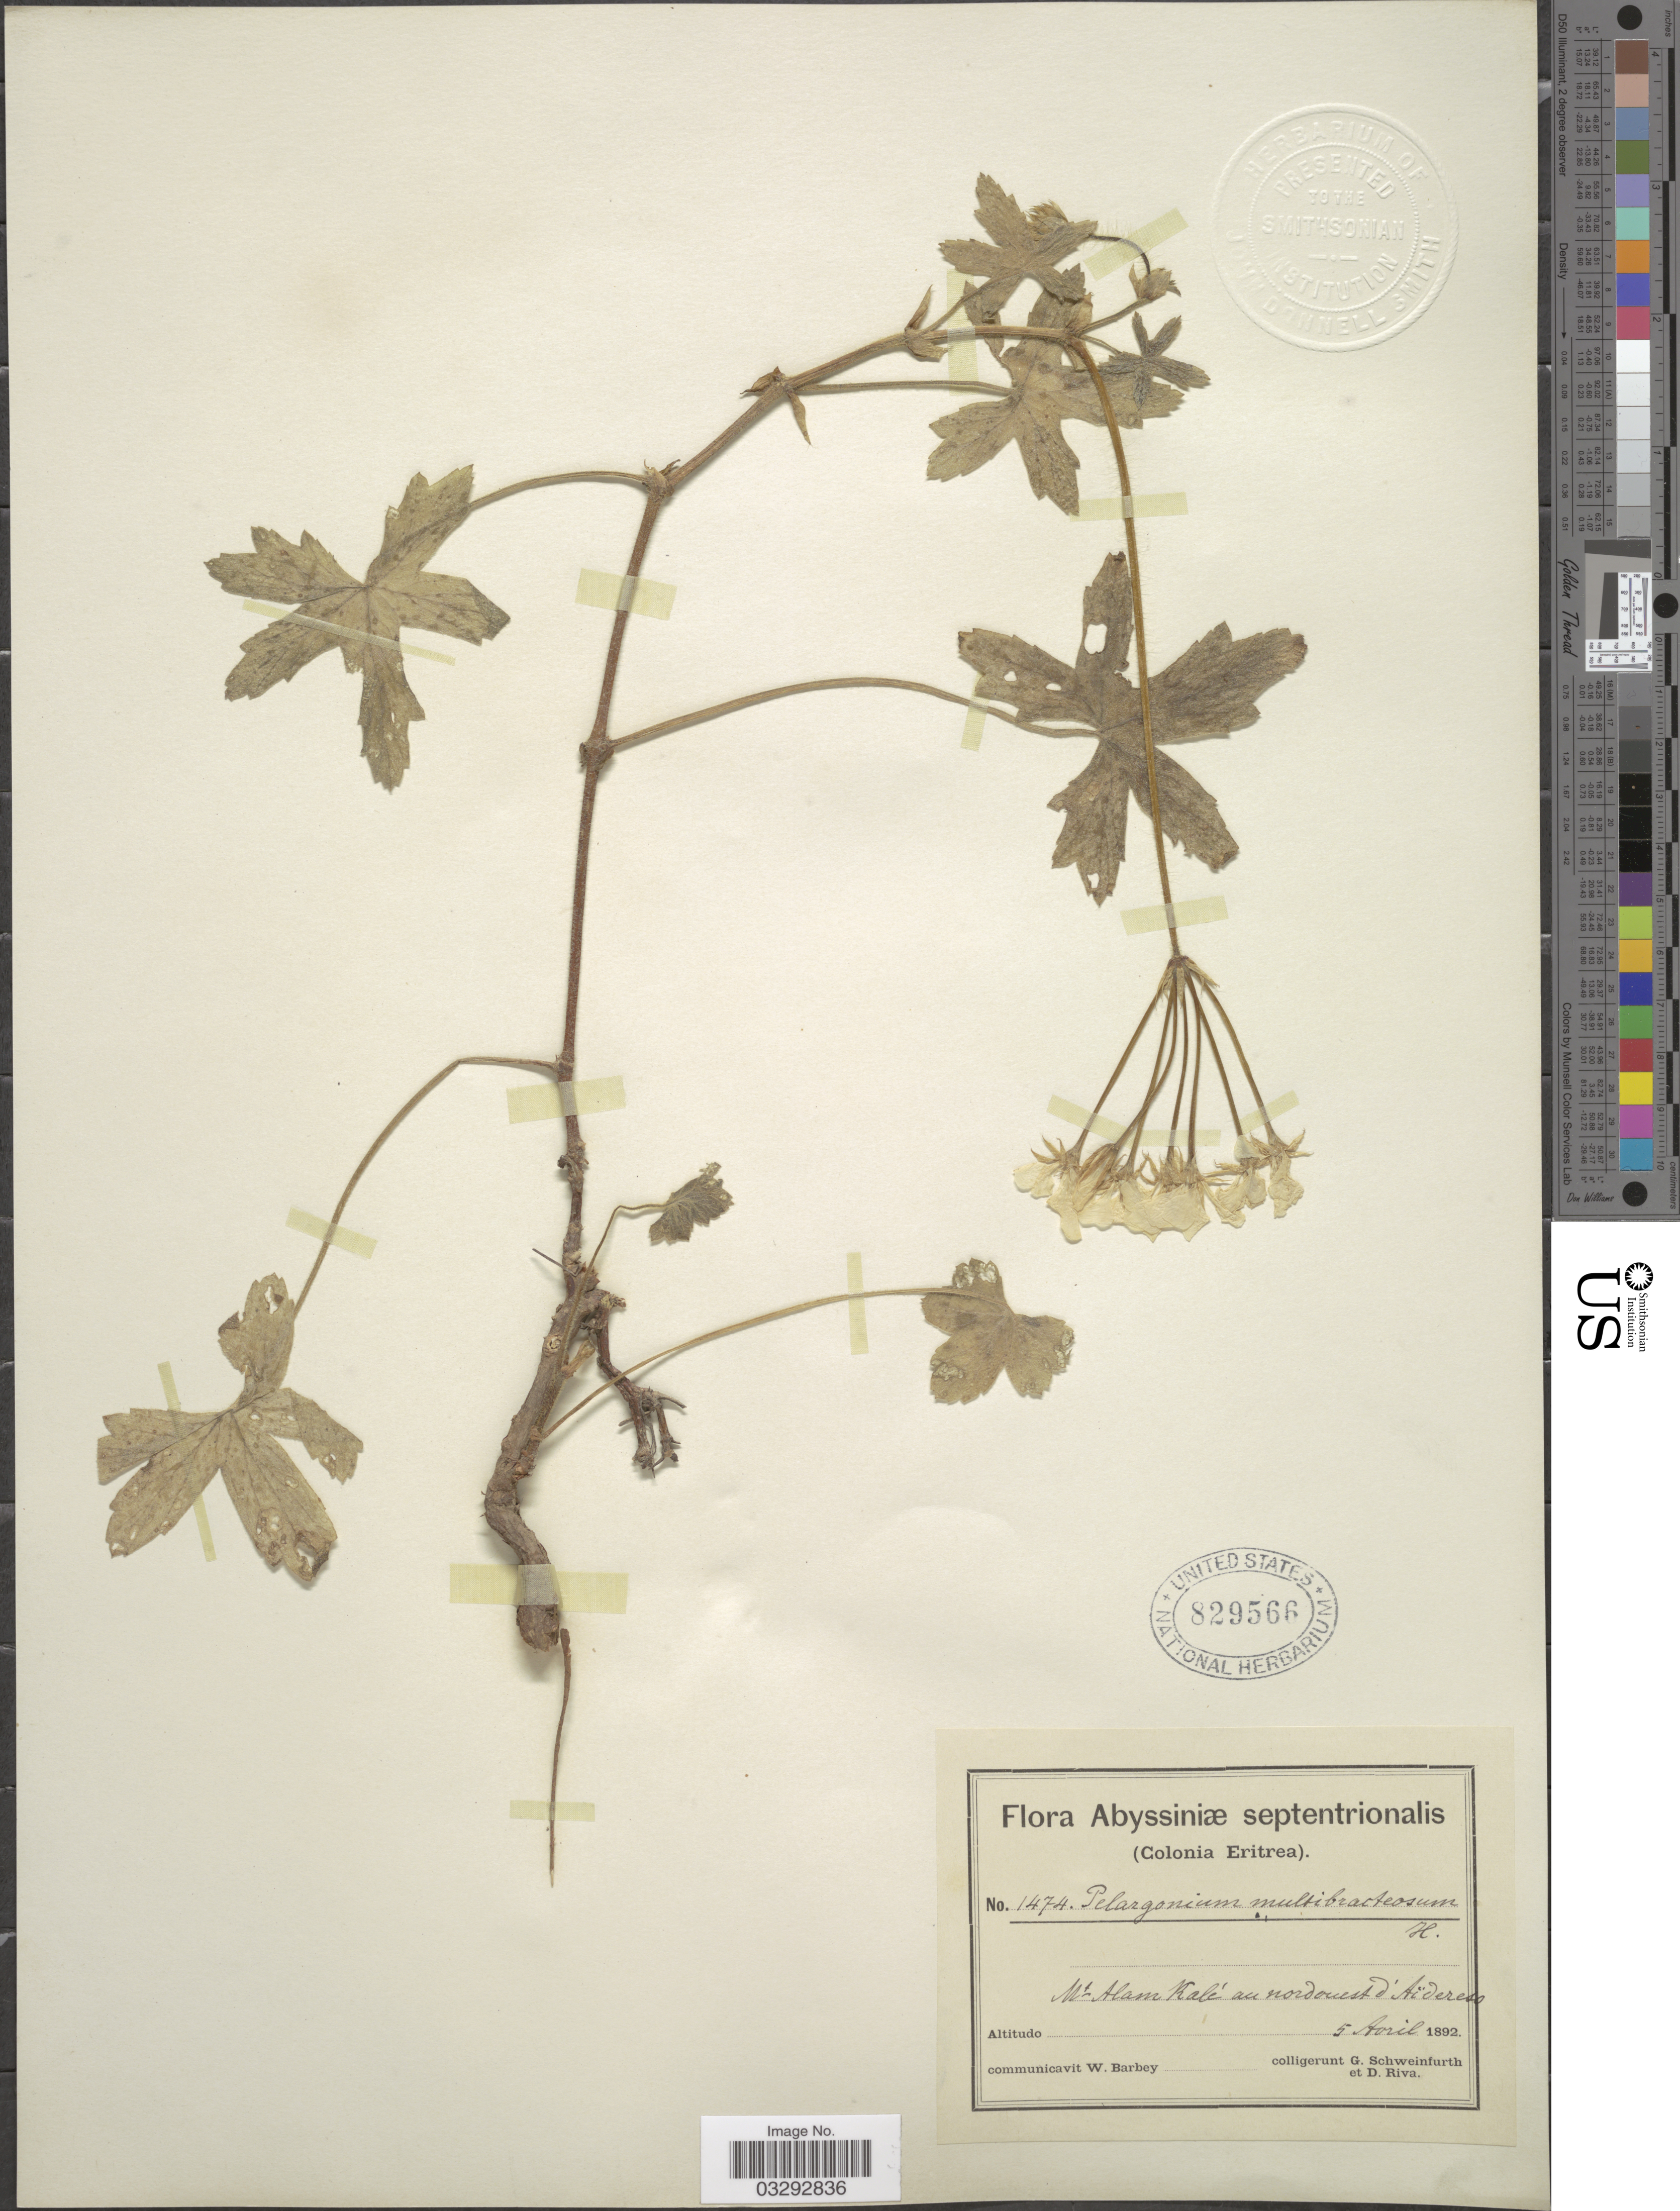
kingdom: Plantae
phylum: Tracheophyta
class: Magnoliopsida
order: Geraniales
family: Geraniaceae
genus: Pelargonium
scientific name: Pelargonium multibracteatum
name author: Hochst. ex A. Rich.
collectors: G. A. Schweinfurth (herbarium) & D. Riva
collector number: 1474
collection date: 1892-04-05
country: Eritrea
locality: Abyssiniæ septentrionalis (Colonia Eritrea) Mt Alam Kalé au nordouest d'Aïdereso.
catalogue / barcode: US 829566